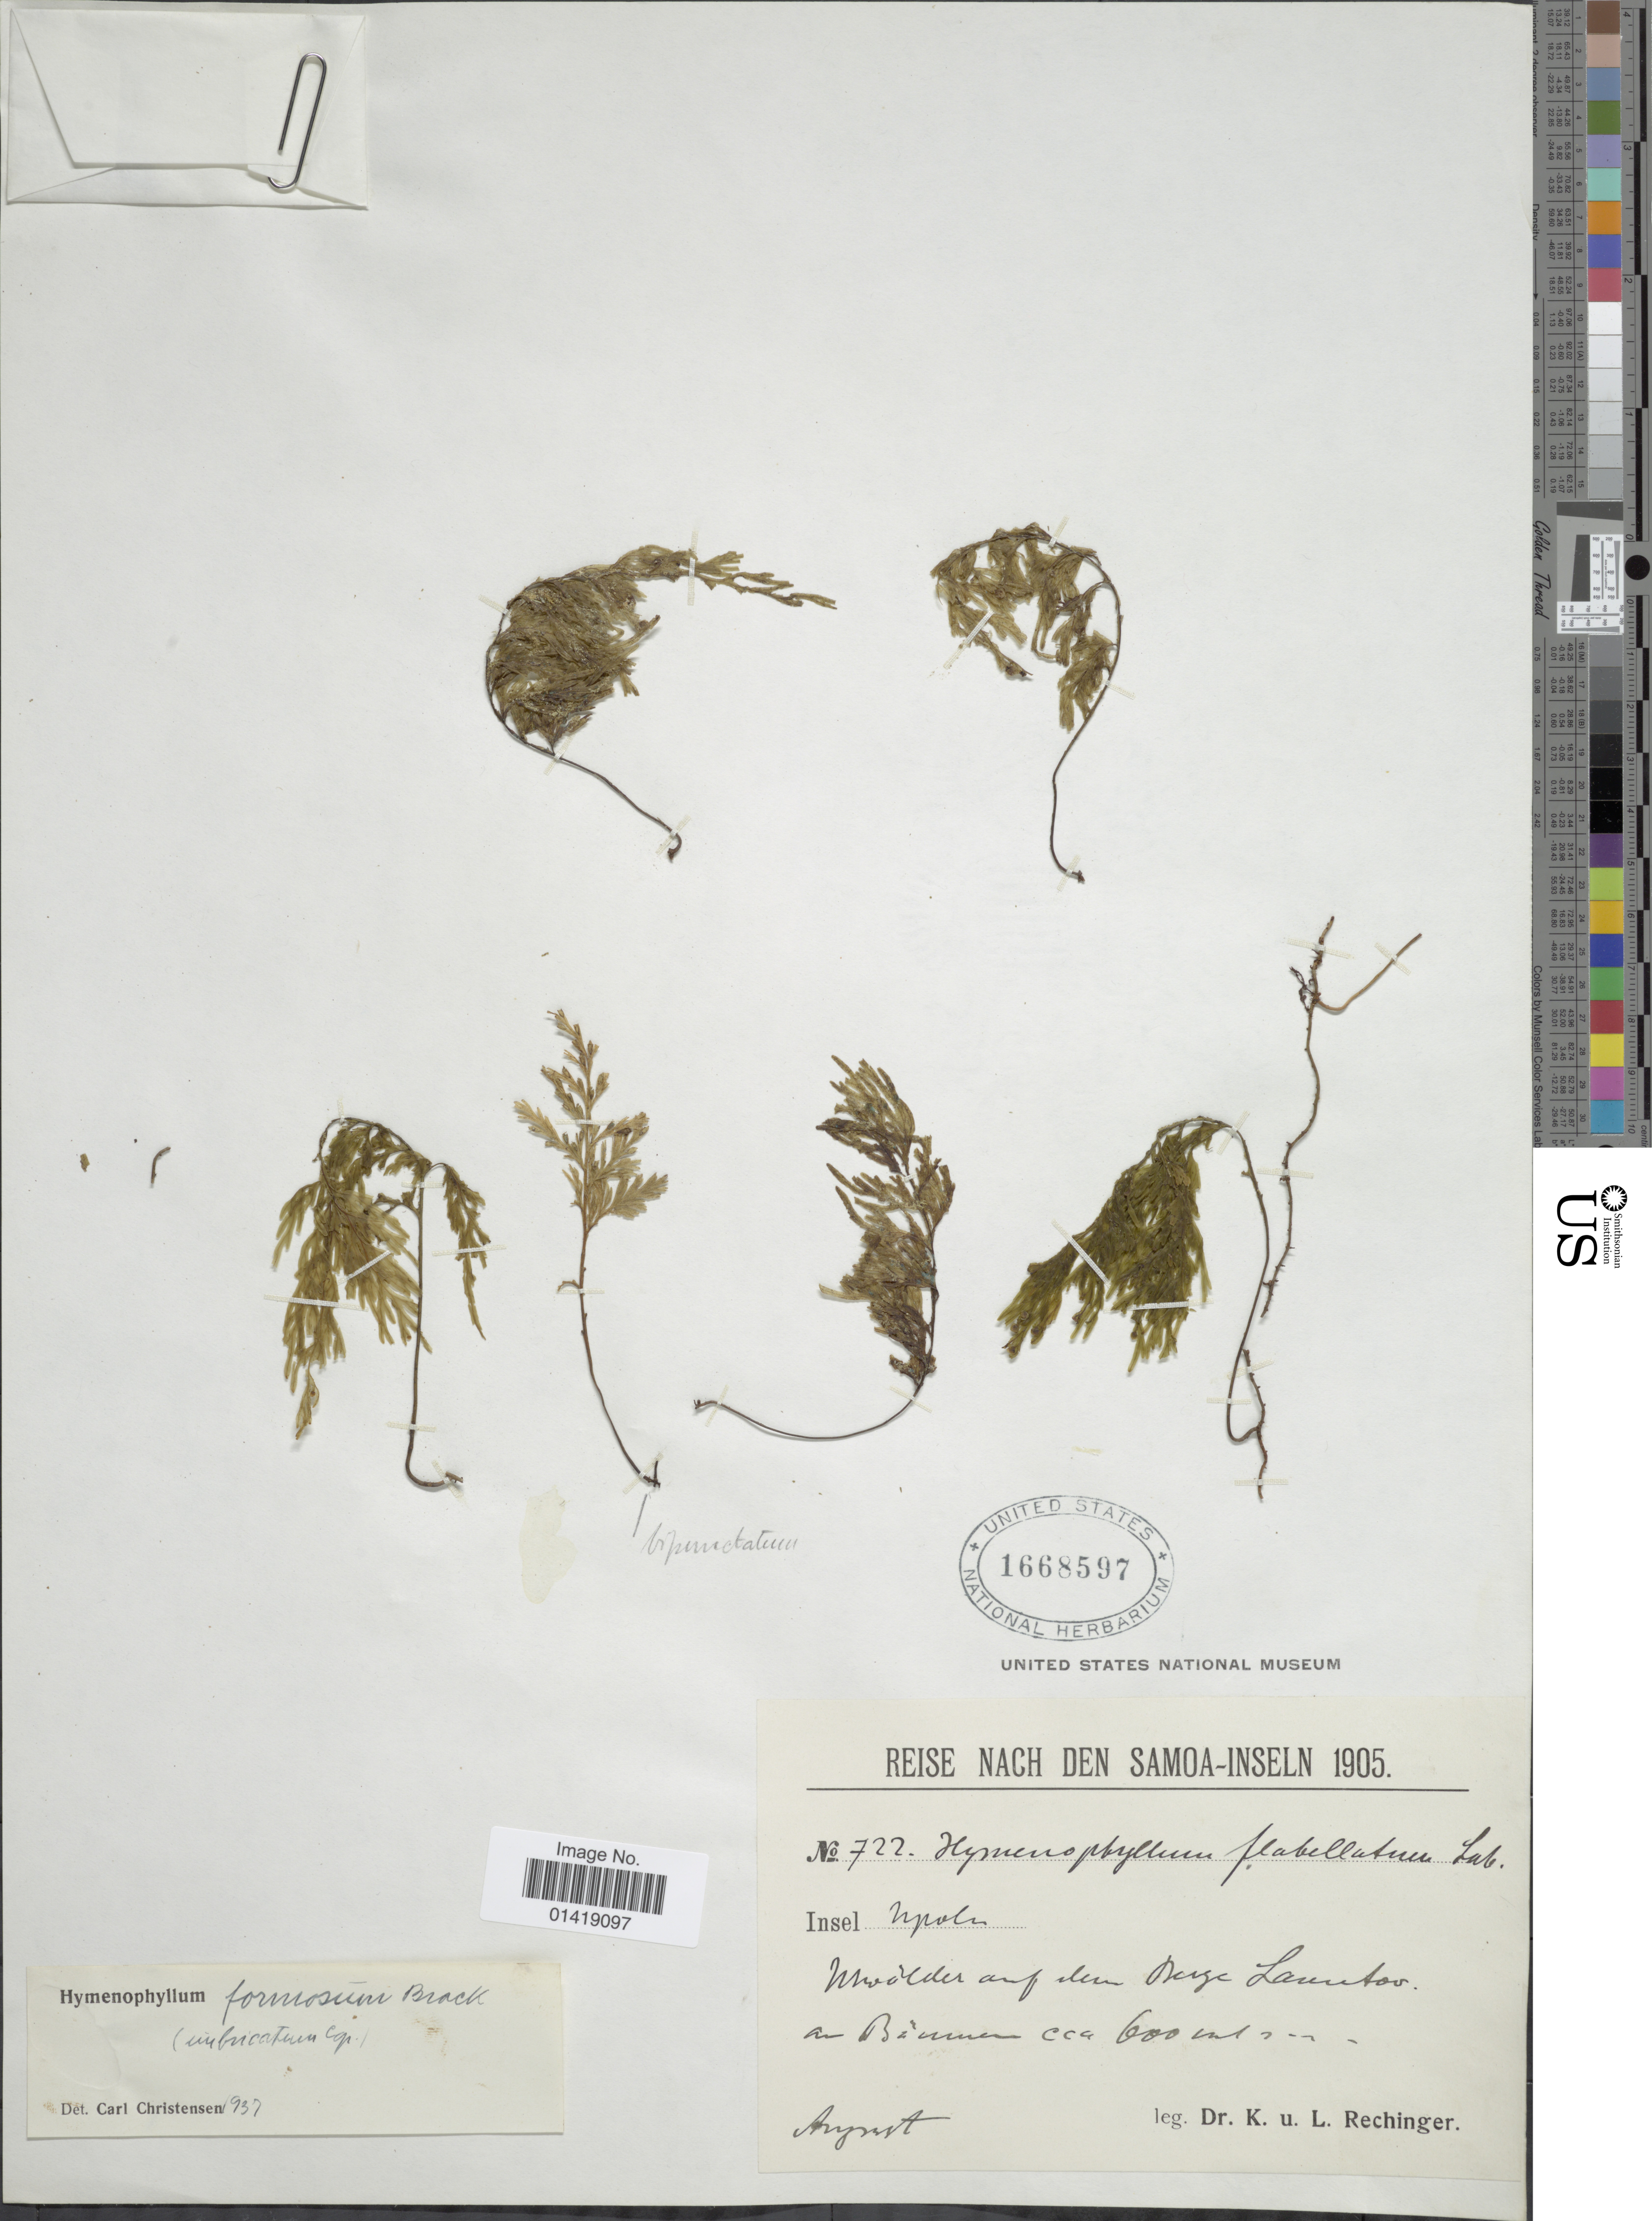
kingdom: Plantae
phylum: Tracheophyta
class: Polypodiopsida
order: Hymenophyllales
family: Hymenophyllaceae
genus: Hymenophyllum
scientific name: Hymenophyllum imbricatum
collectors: K. Rechinger & L. Rechinger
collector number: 722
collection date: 1905-08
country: Samoa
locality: Insel Upolu Molder auf den Derge Laumtov au Biaumen [interpreted]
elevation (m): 600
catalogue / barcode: US 1668597